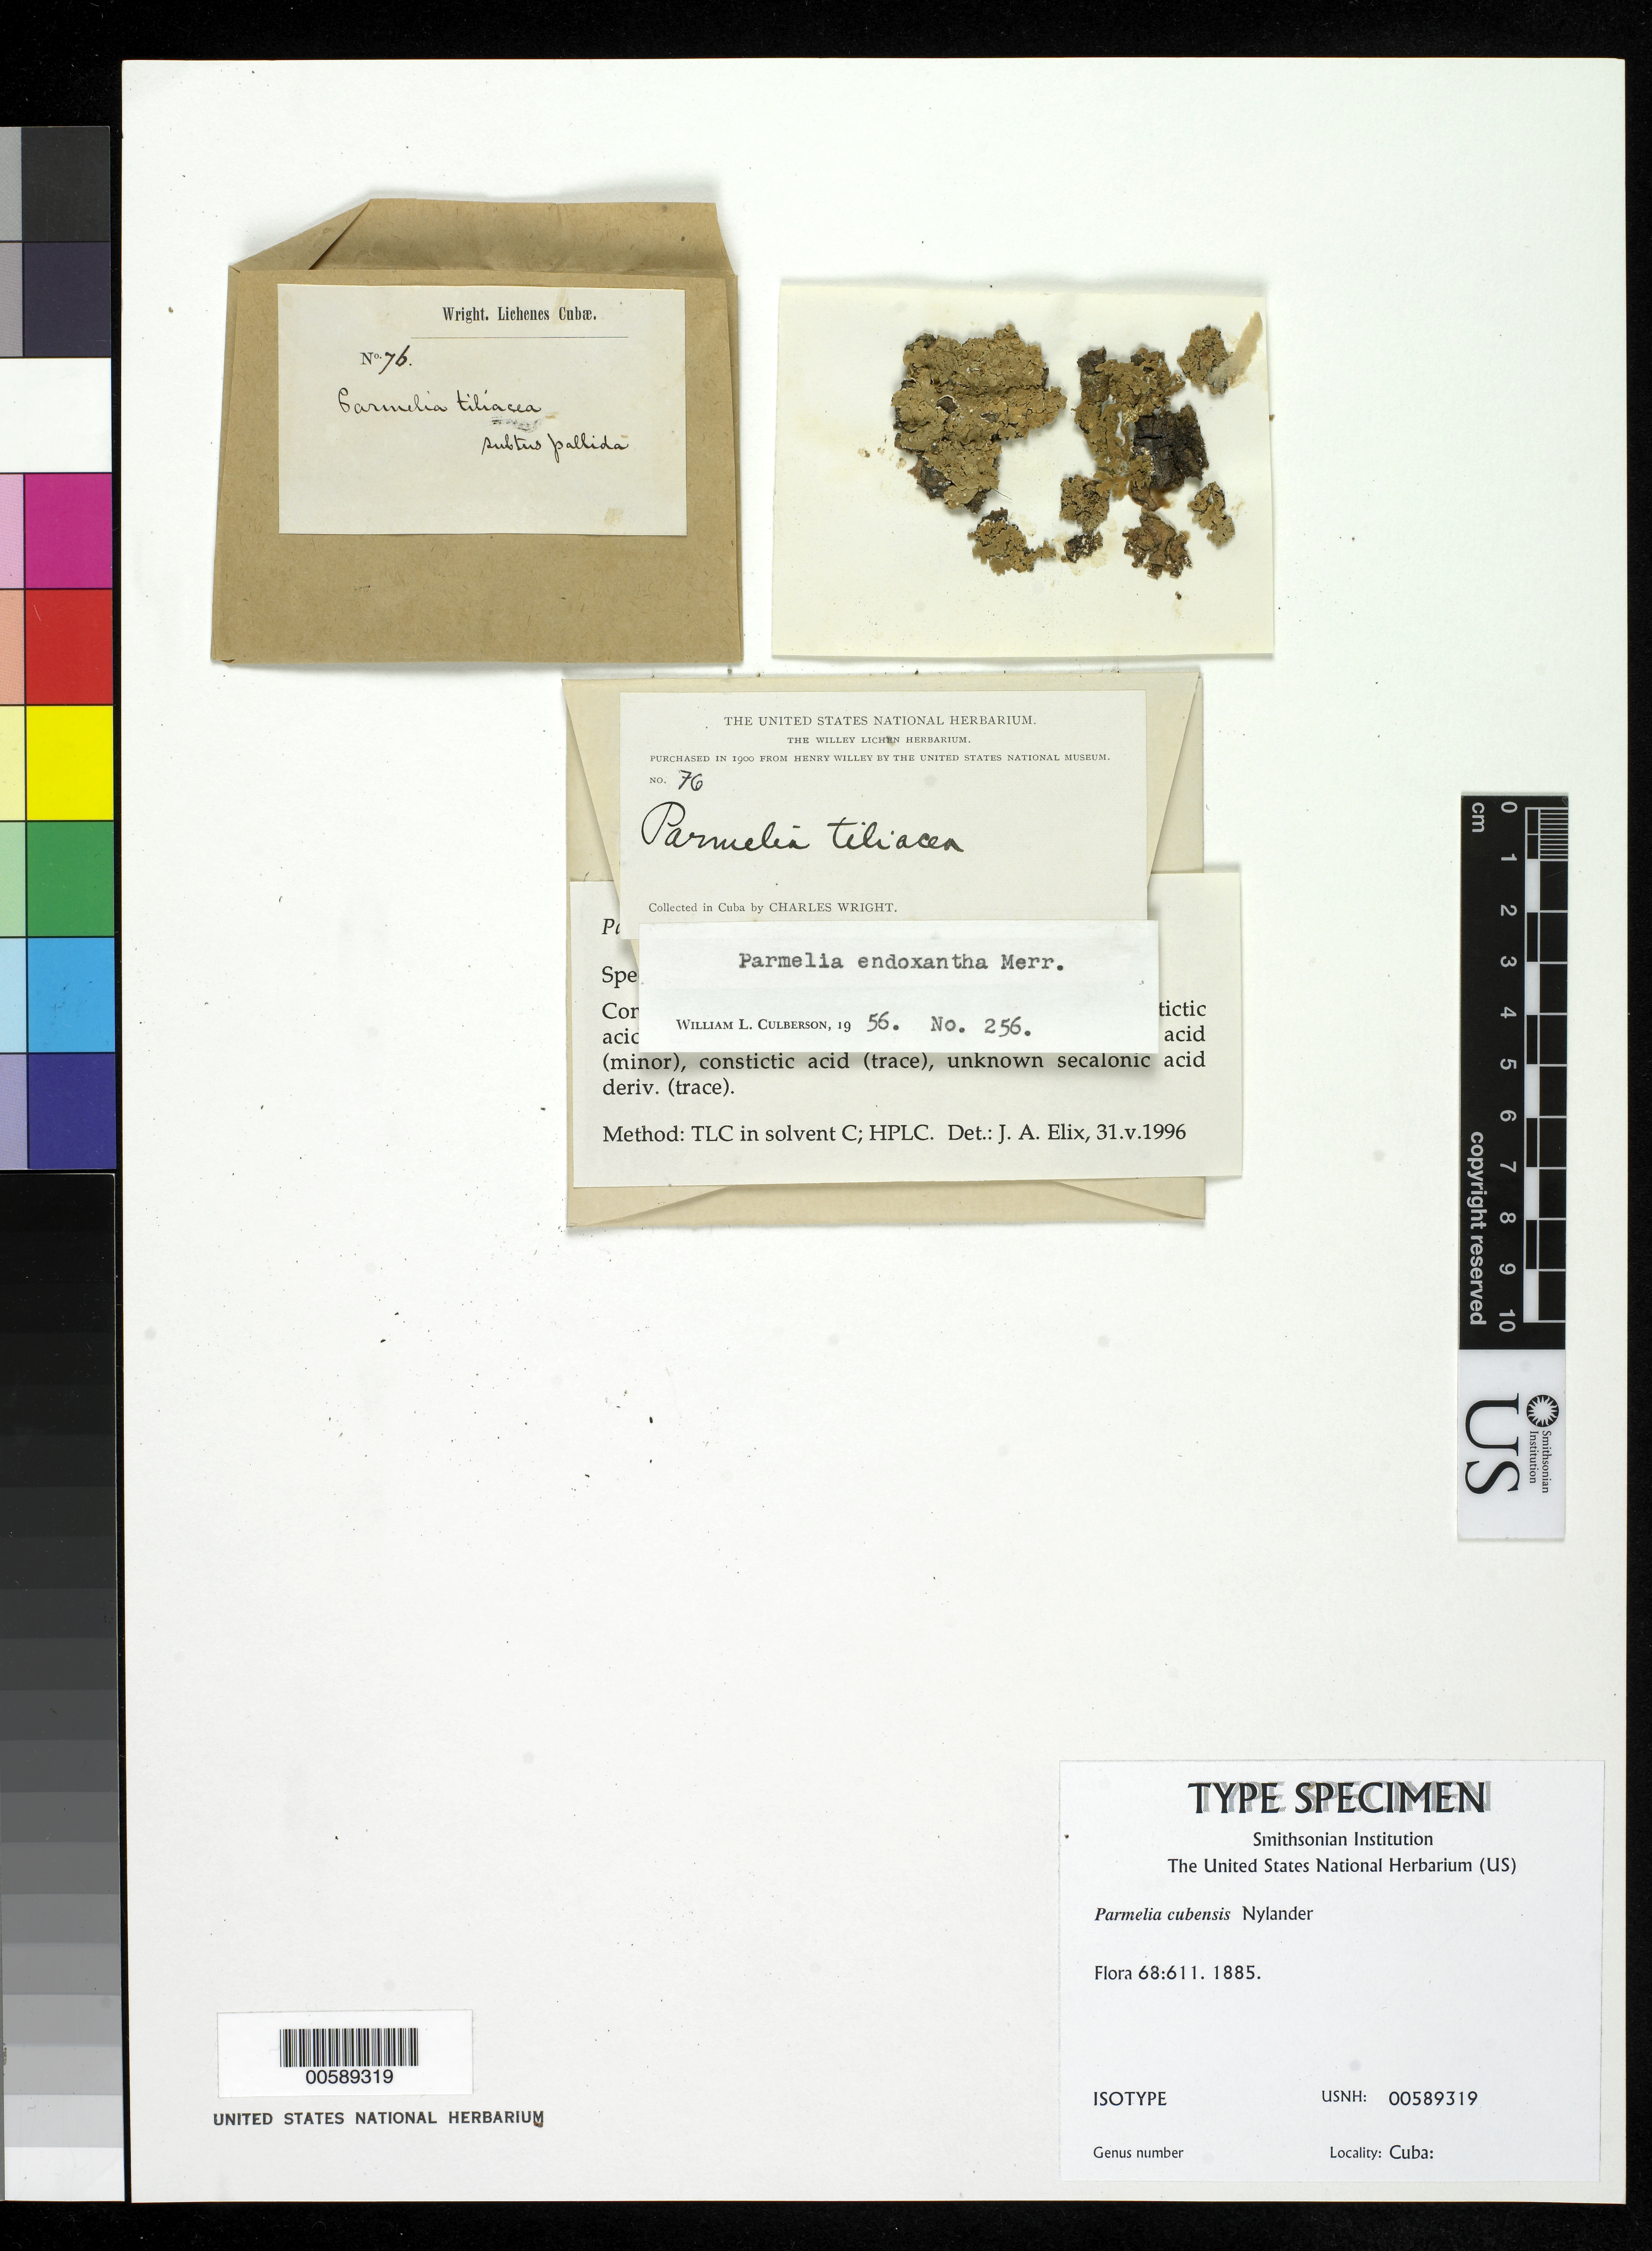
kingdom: Fungi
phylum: Ascomycota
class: Lecanoromycetes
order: Lecanorales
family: Parmeliaceae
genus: Parmelia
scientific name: Parmelia cubensis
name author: Nyl.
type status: Isotype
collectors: C. Wright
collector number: Lich. Ins. Cubae 76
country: Cuba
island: Greater Antilles